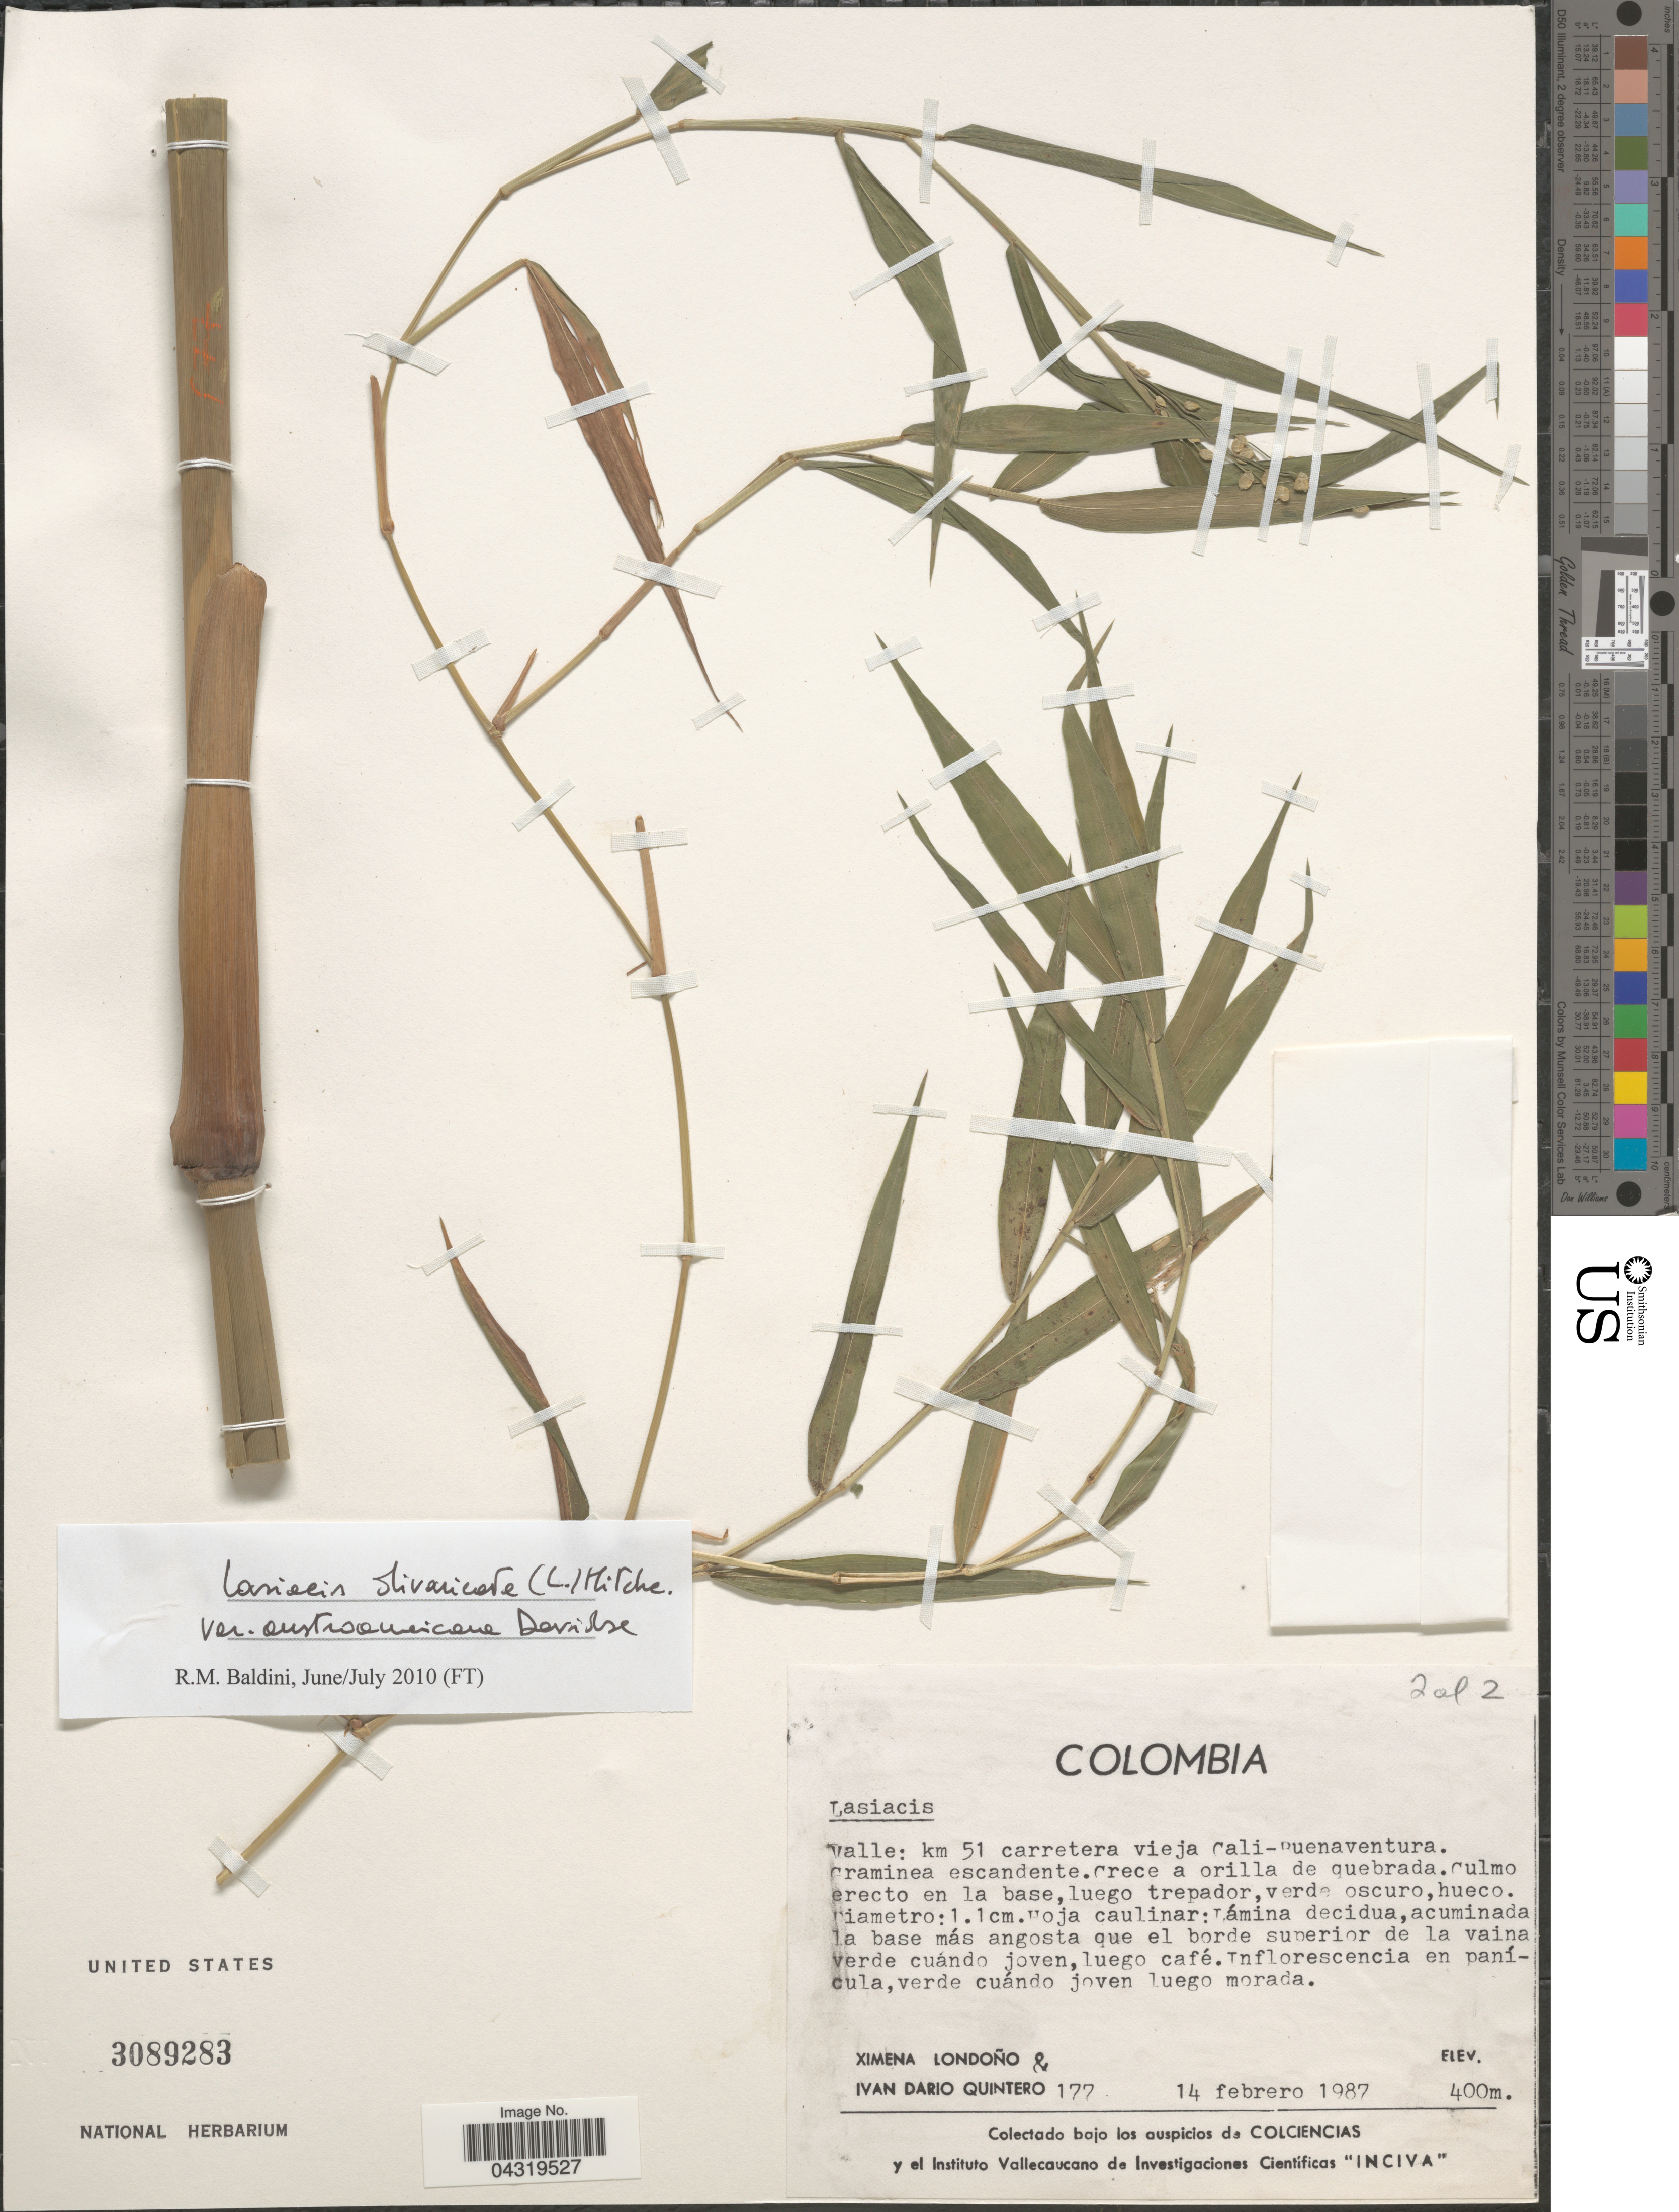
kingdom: Plantae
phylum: Tracheophyta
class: Liliopsida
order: Poales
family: Poaceae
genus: Lasiacis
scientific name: Lasiacis divaricata var. austroamericana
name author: Davidse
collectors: X. Londoño & I. Quintero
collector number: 177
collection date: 1987-02-14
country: Colombia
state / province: Valle del Cauca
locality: Valle: km 51 carretera vieja Cali-Buenaventura.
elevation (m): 400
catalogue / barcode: US 3089283